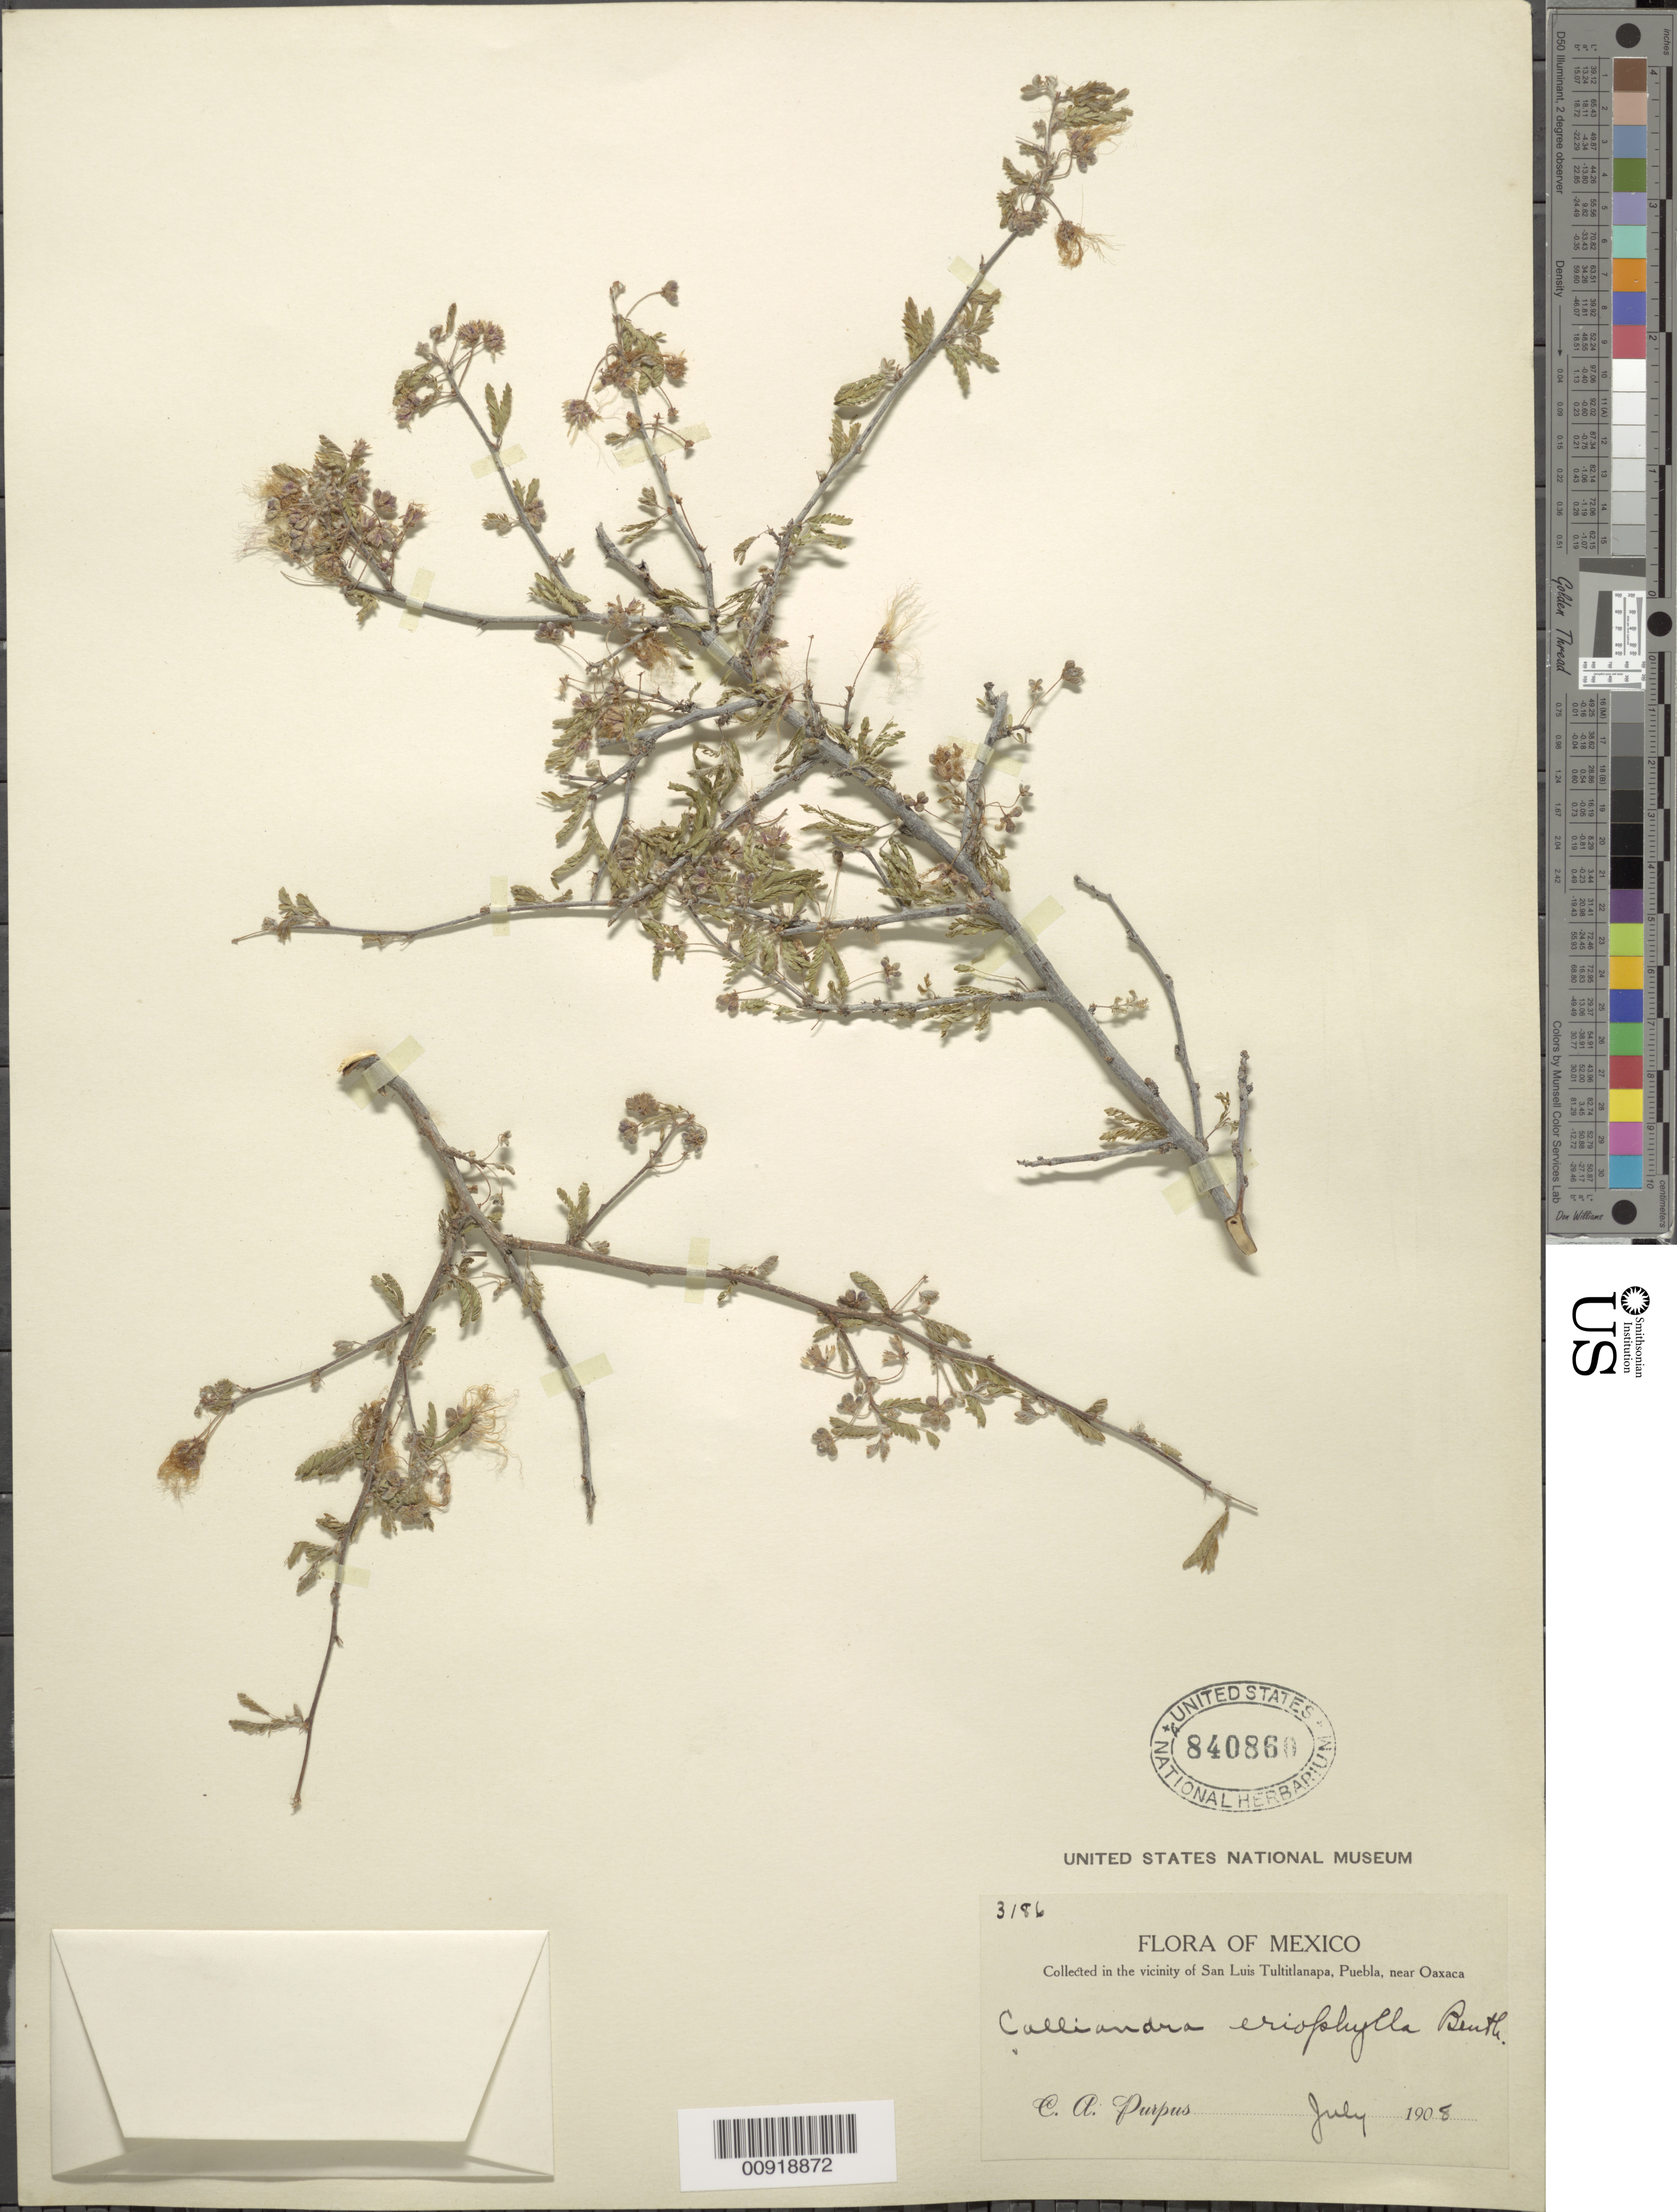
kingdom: Plantae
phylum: Tracheophyta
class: Magnoliopsida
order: Fabales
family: Fabaceae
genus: Calliandra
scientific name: Calliandra eriophylla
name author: Benth.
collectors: C. A. Purpus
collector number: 3186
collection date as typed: Jul 1908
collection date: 1908-07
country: Mexico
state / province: Puebla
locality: In the vicinity of San Luis Tultitlanapa, Puebla, near Oaxaca.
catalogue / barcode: US 840860